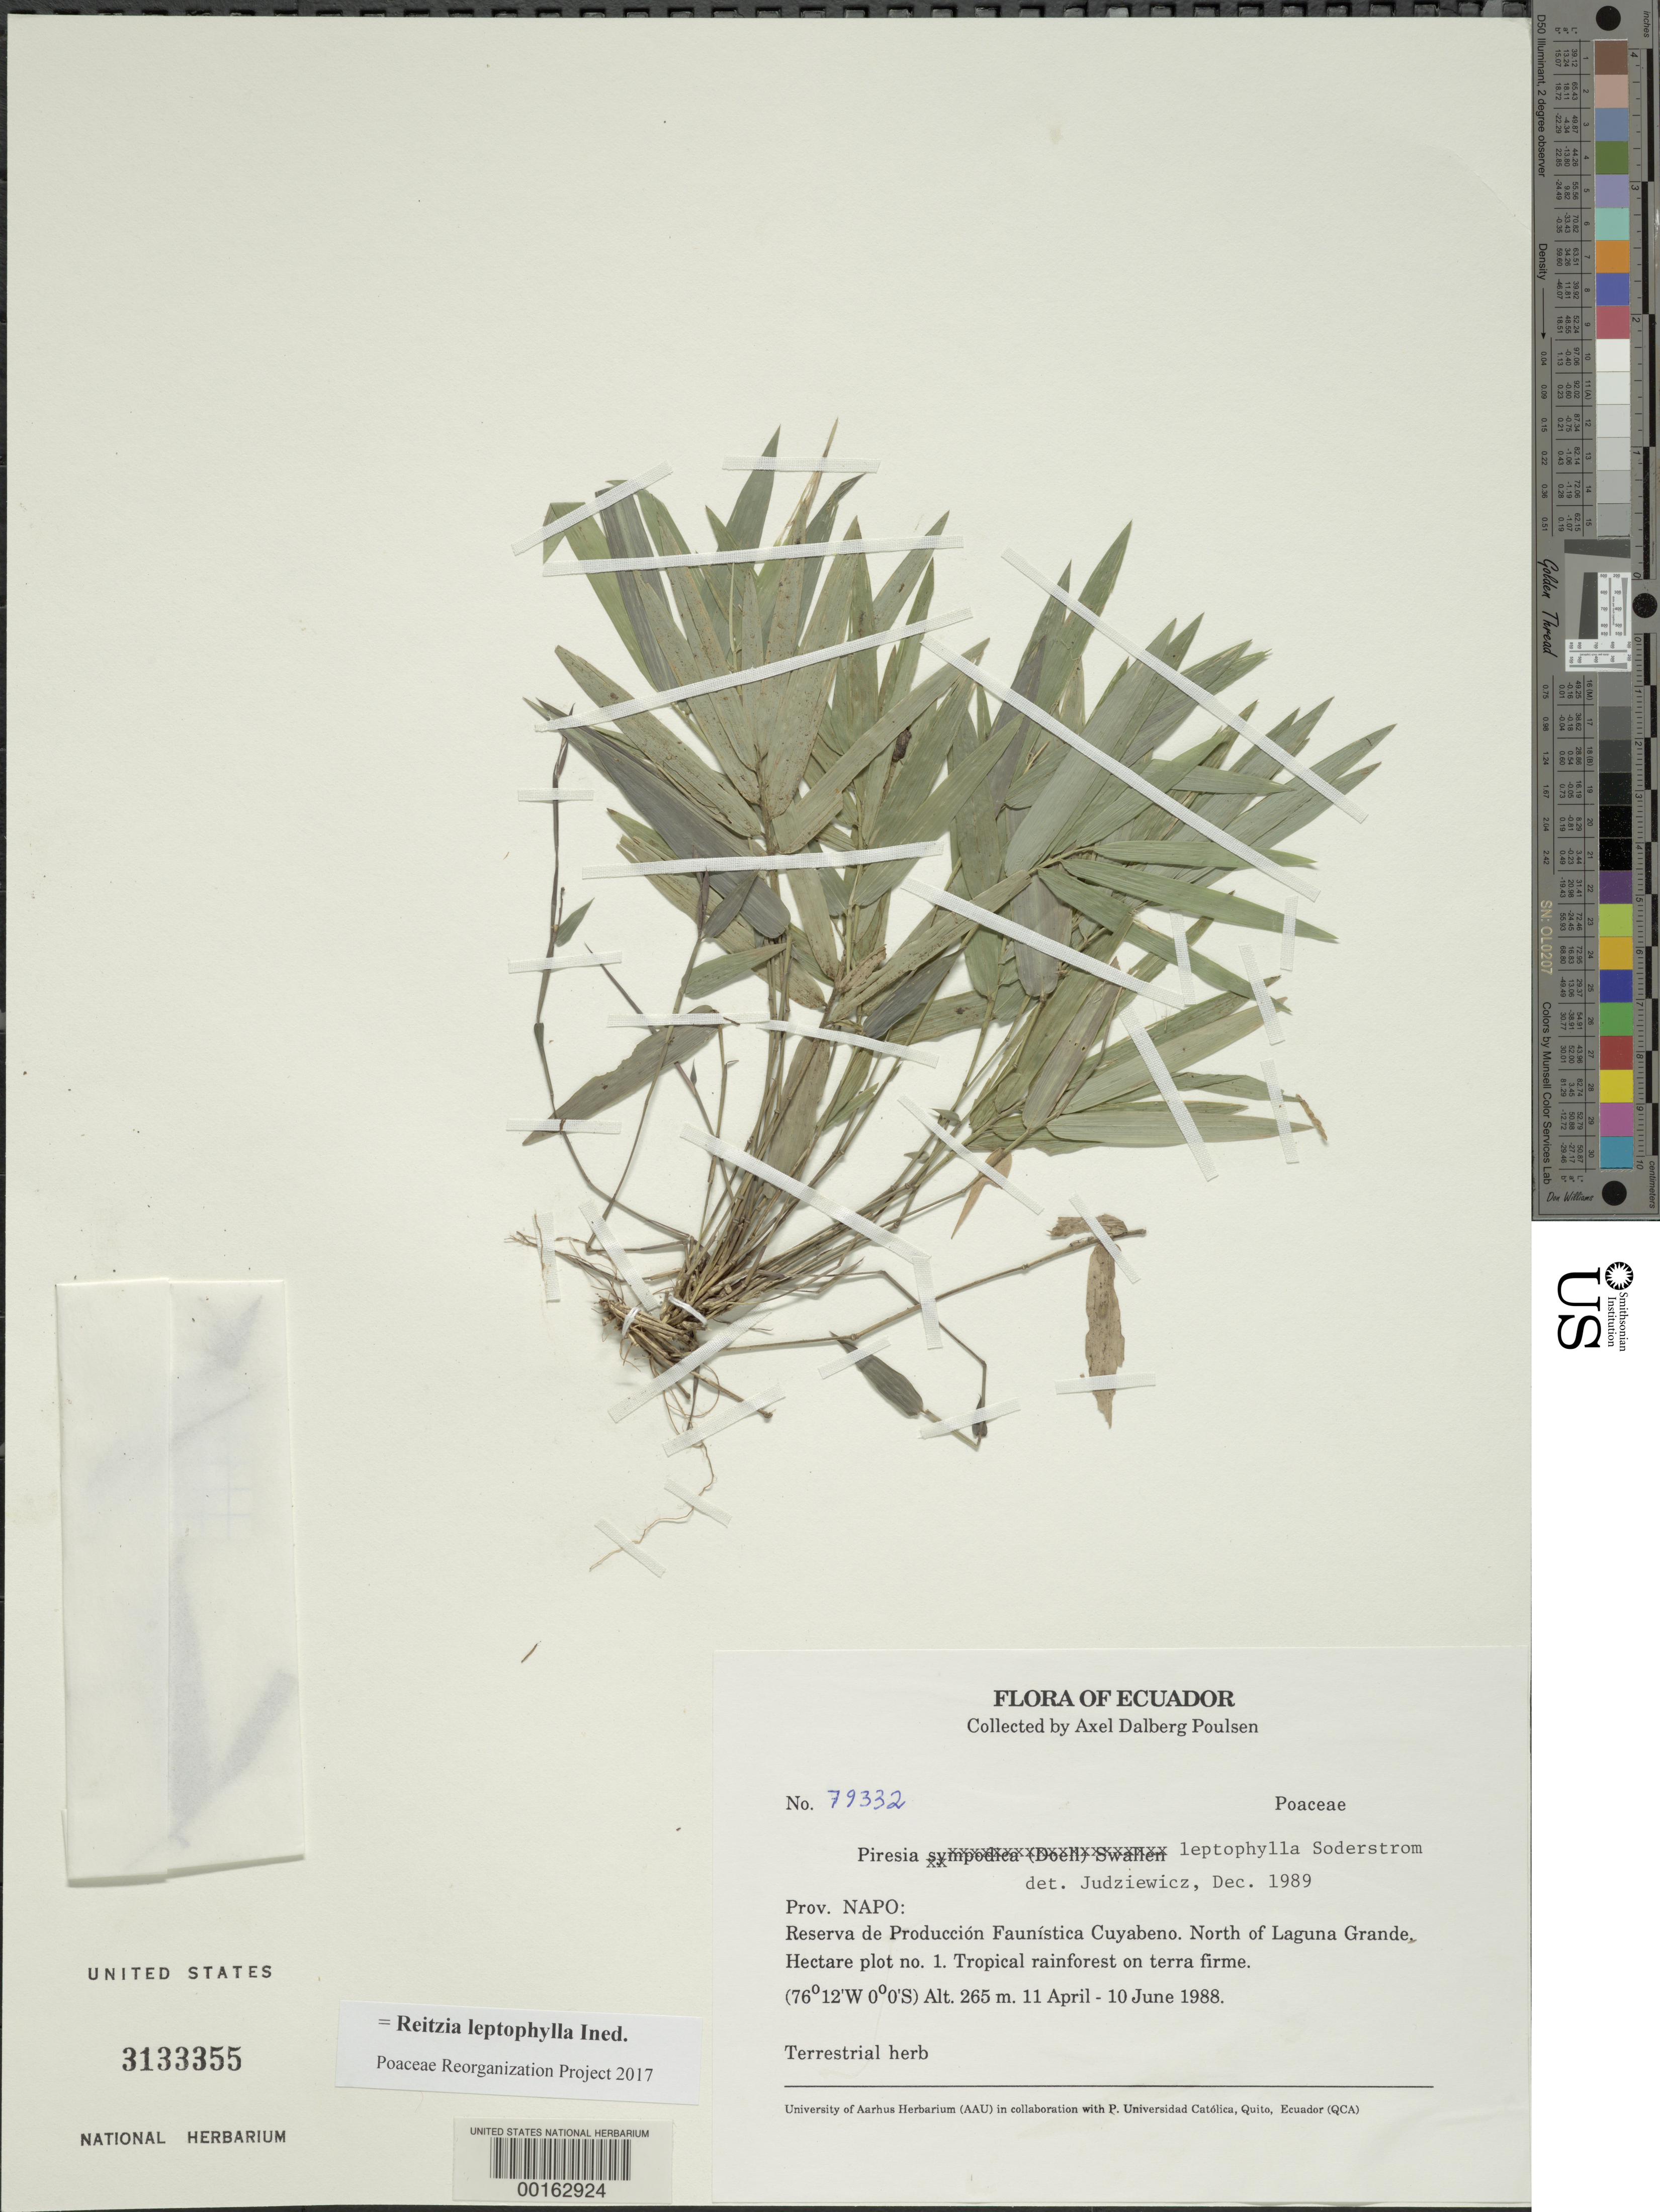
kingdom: Plantae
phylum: Tracheophyta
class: Liliopsida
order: Poales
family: Poaceae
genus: Reitzia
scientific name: Reitzia leptophylla ined. 2019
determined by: Poaceae Reorganization Project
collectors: A. Poulsen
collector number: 79332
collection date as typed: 11 Apr 1988 to 10 Jun 1988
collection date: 1988-04-11/1988-06-10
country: Ecuador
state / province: Napo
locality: N of Laguna Grande, Reserva de produccion faunistica cuyabeno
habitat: Tropical rainforest on terra firme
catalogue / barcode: US 3133355